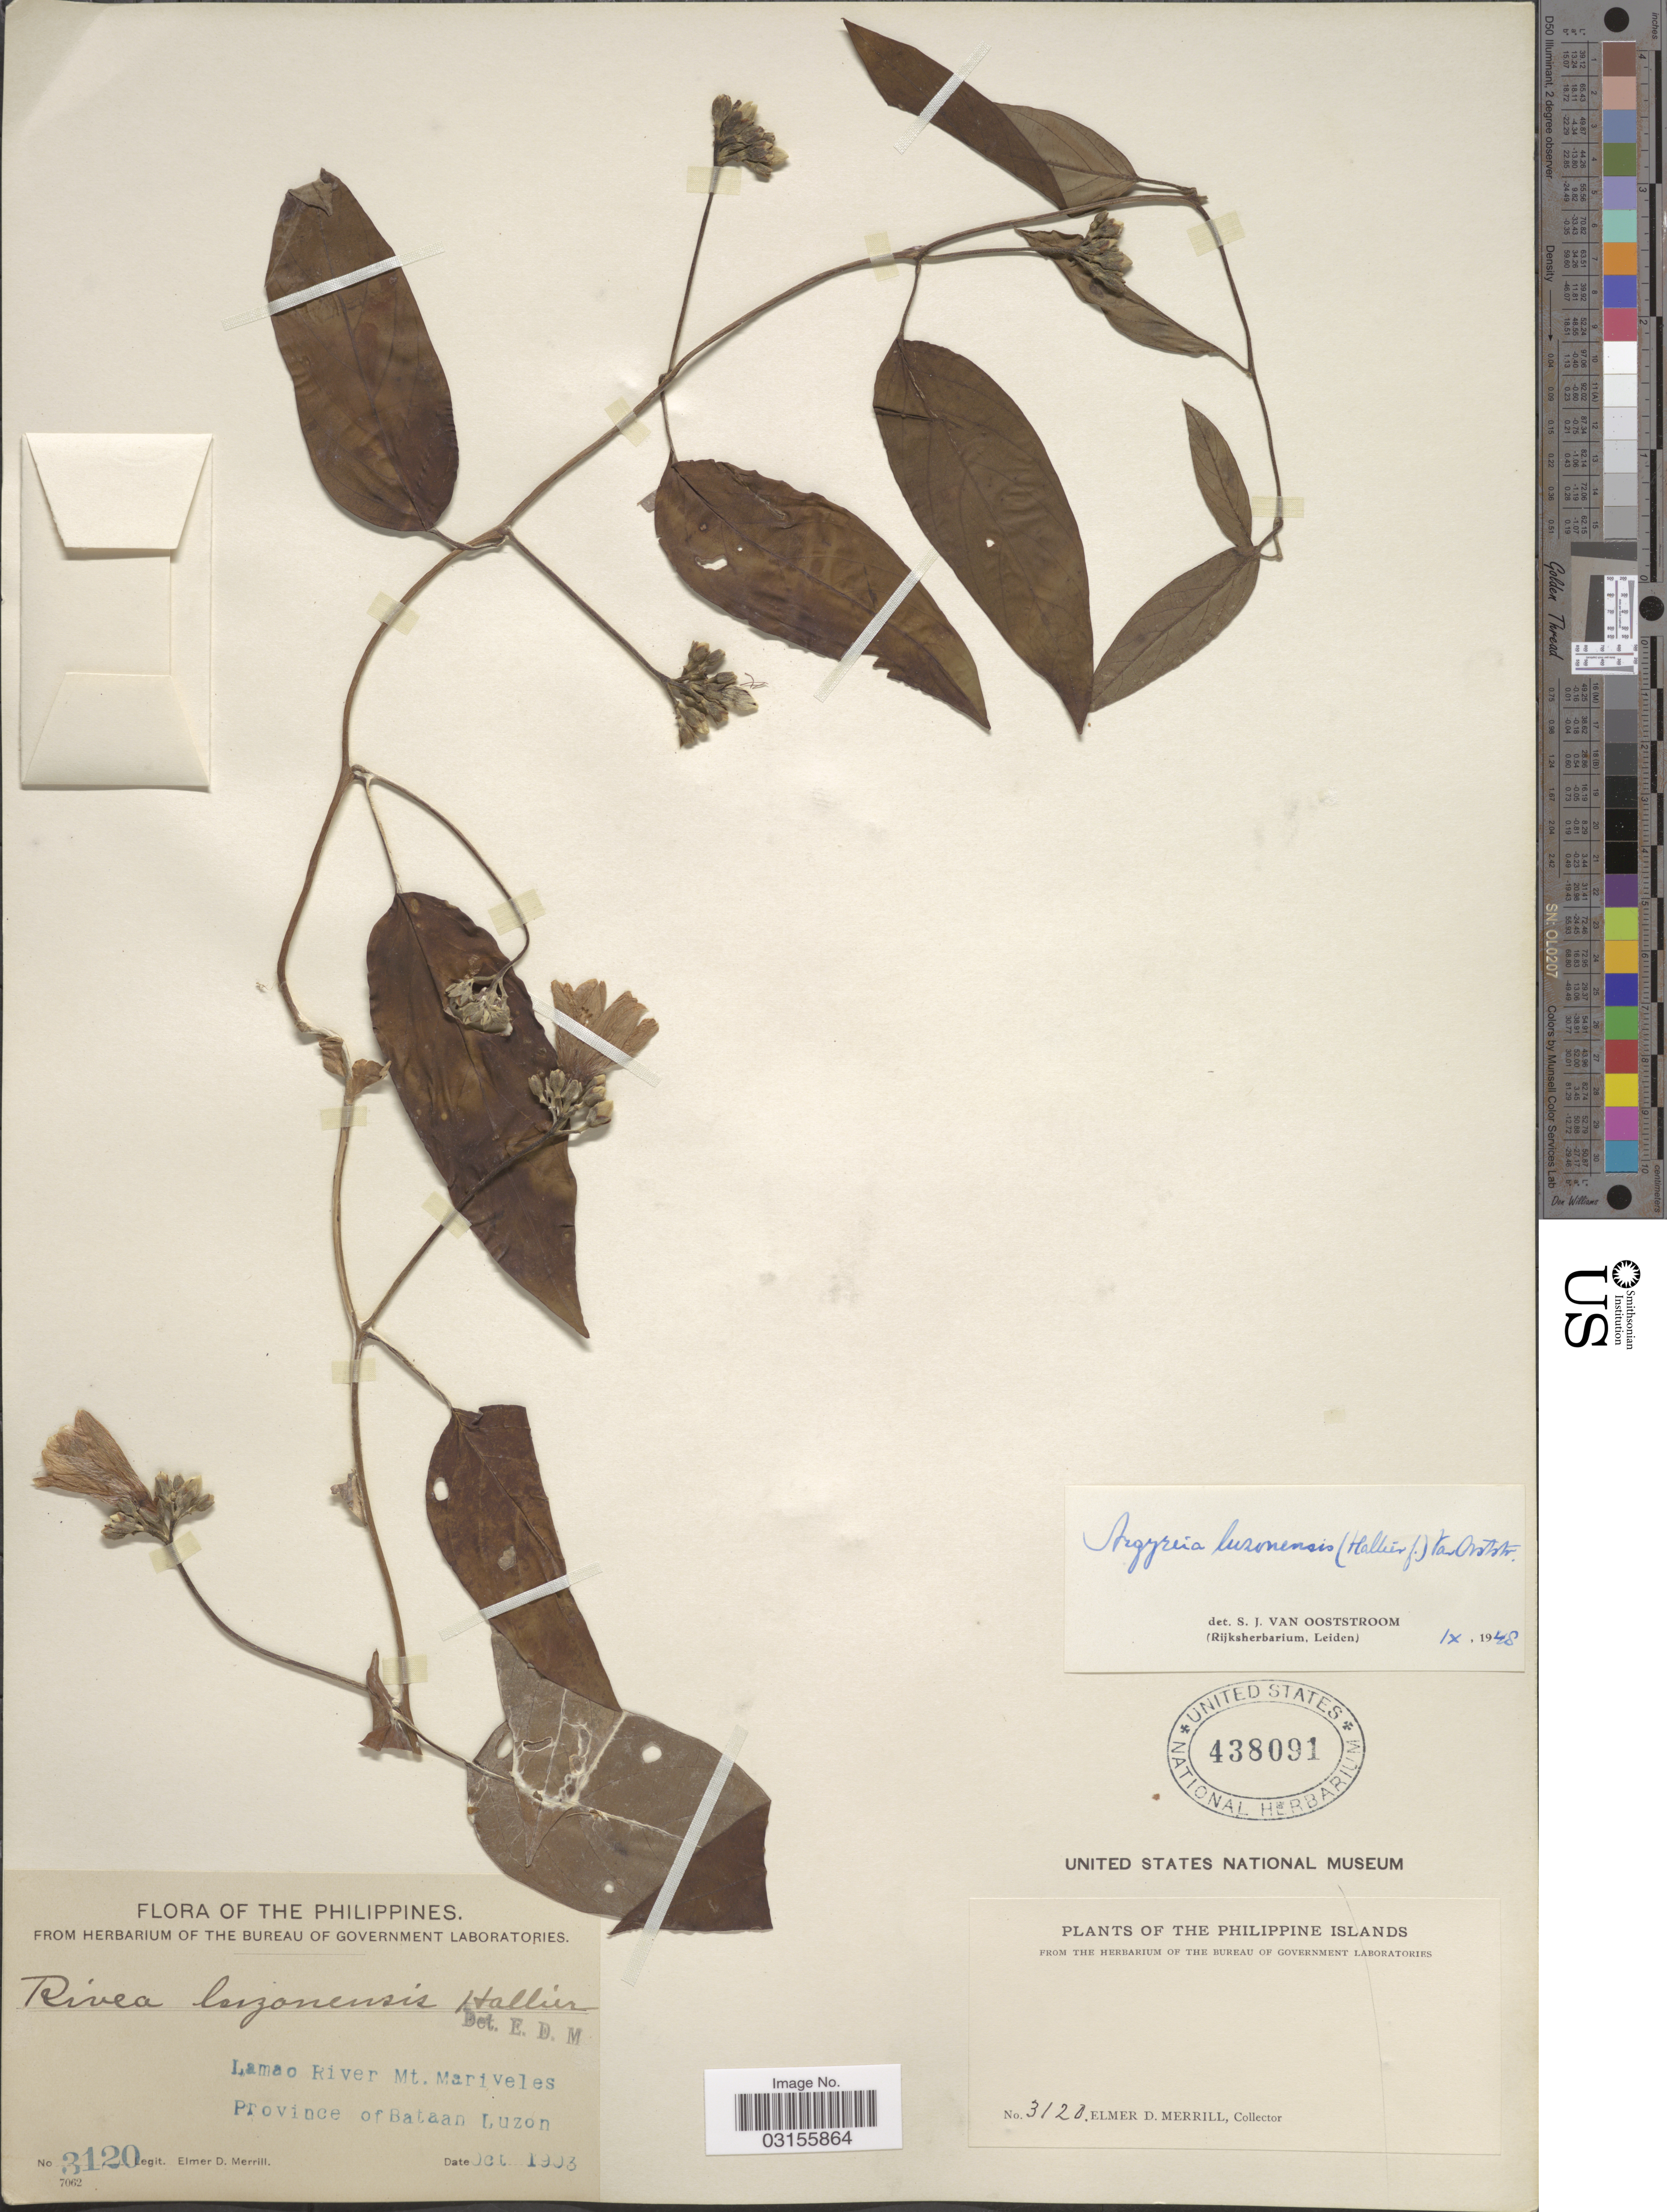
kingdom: Plantae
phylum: Tracheophyta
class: Magnoliopsida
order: Solanales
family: Convolvulaceae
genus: Argyreia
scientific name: Argyreia luzonensis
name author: (Hallier f.) Ooststr.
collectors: E. D. Merrill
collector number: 3120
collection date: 1903-10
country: Philippines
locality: Lamao River Mt. Mariveles. Province of Bataan, Luzon.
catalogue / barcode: US 438091